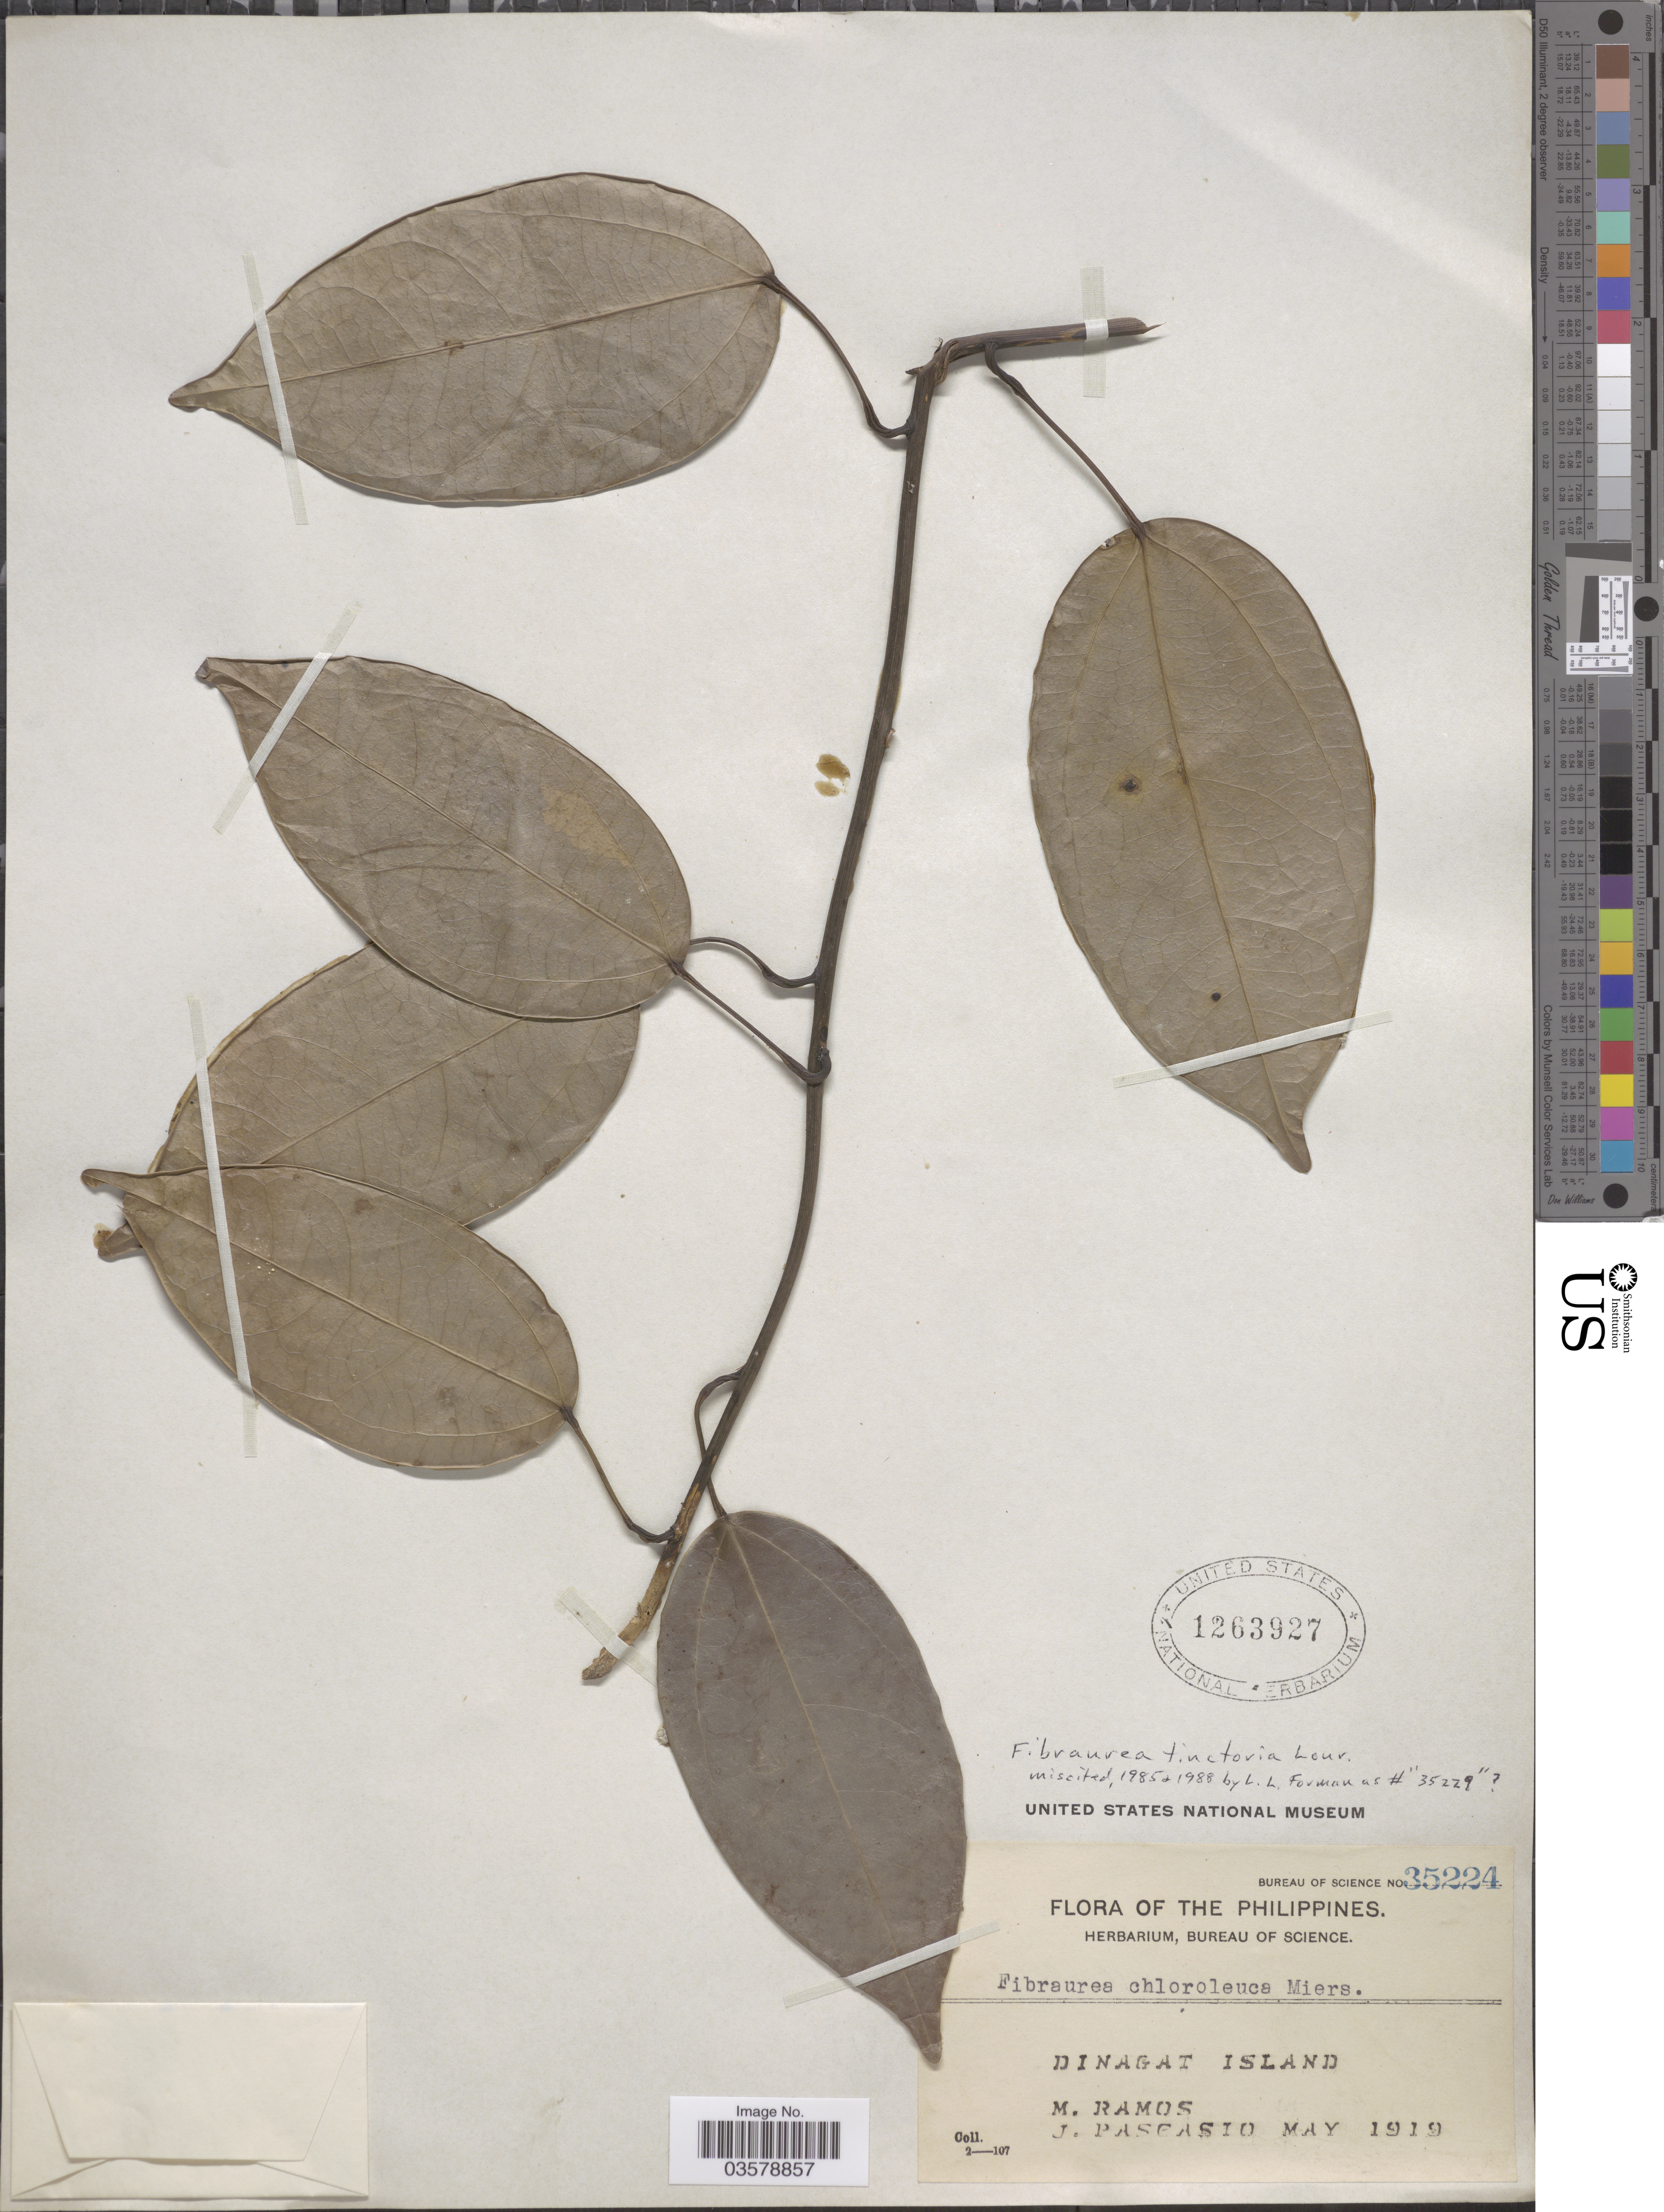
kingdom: Plantae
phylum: Tracheophyta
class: Magnoliopsida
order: Ranunculales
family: Menispermaceae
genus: Fibraurea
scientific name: Fibraurea tinctoria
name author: Lour.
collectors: M. Ramos & J. Pascasio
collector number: Bureau of Science 35224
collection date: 1919-05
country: Philippines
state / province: Caraga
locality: Dinagat Island.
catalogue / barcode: US 1263927